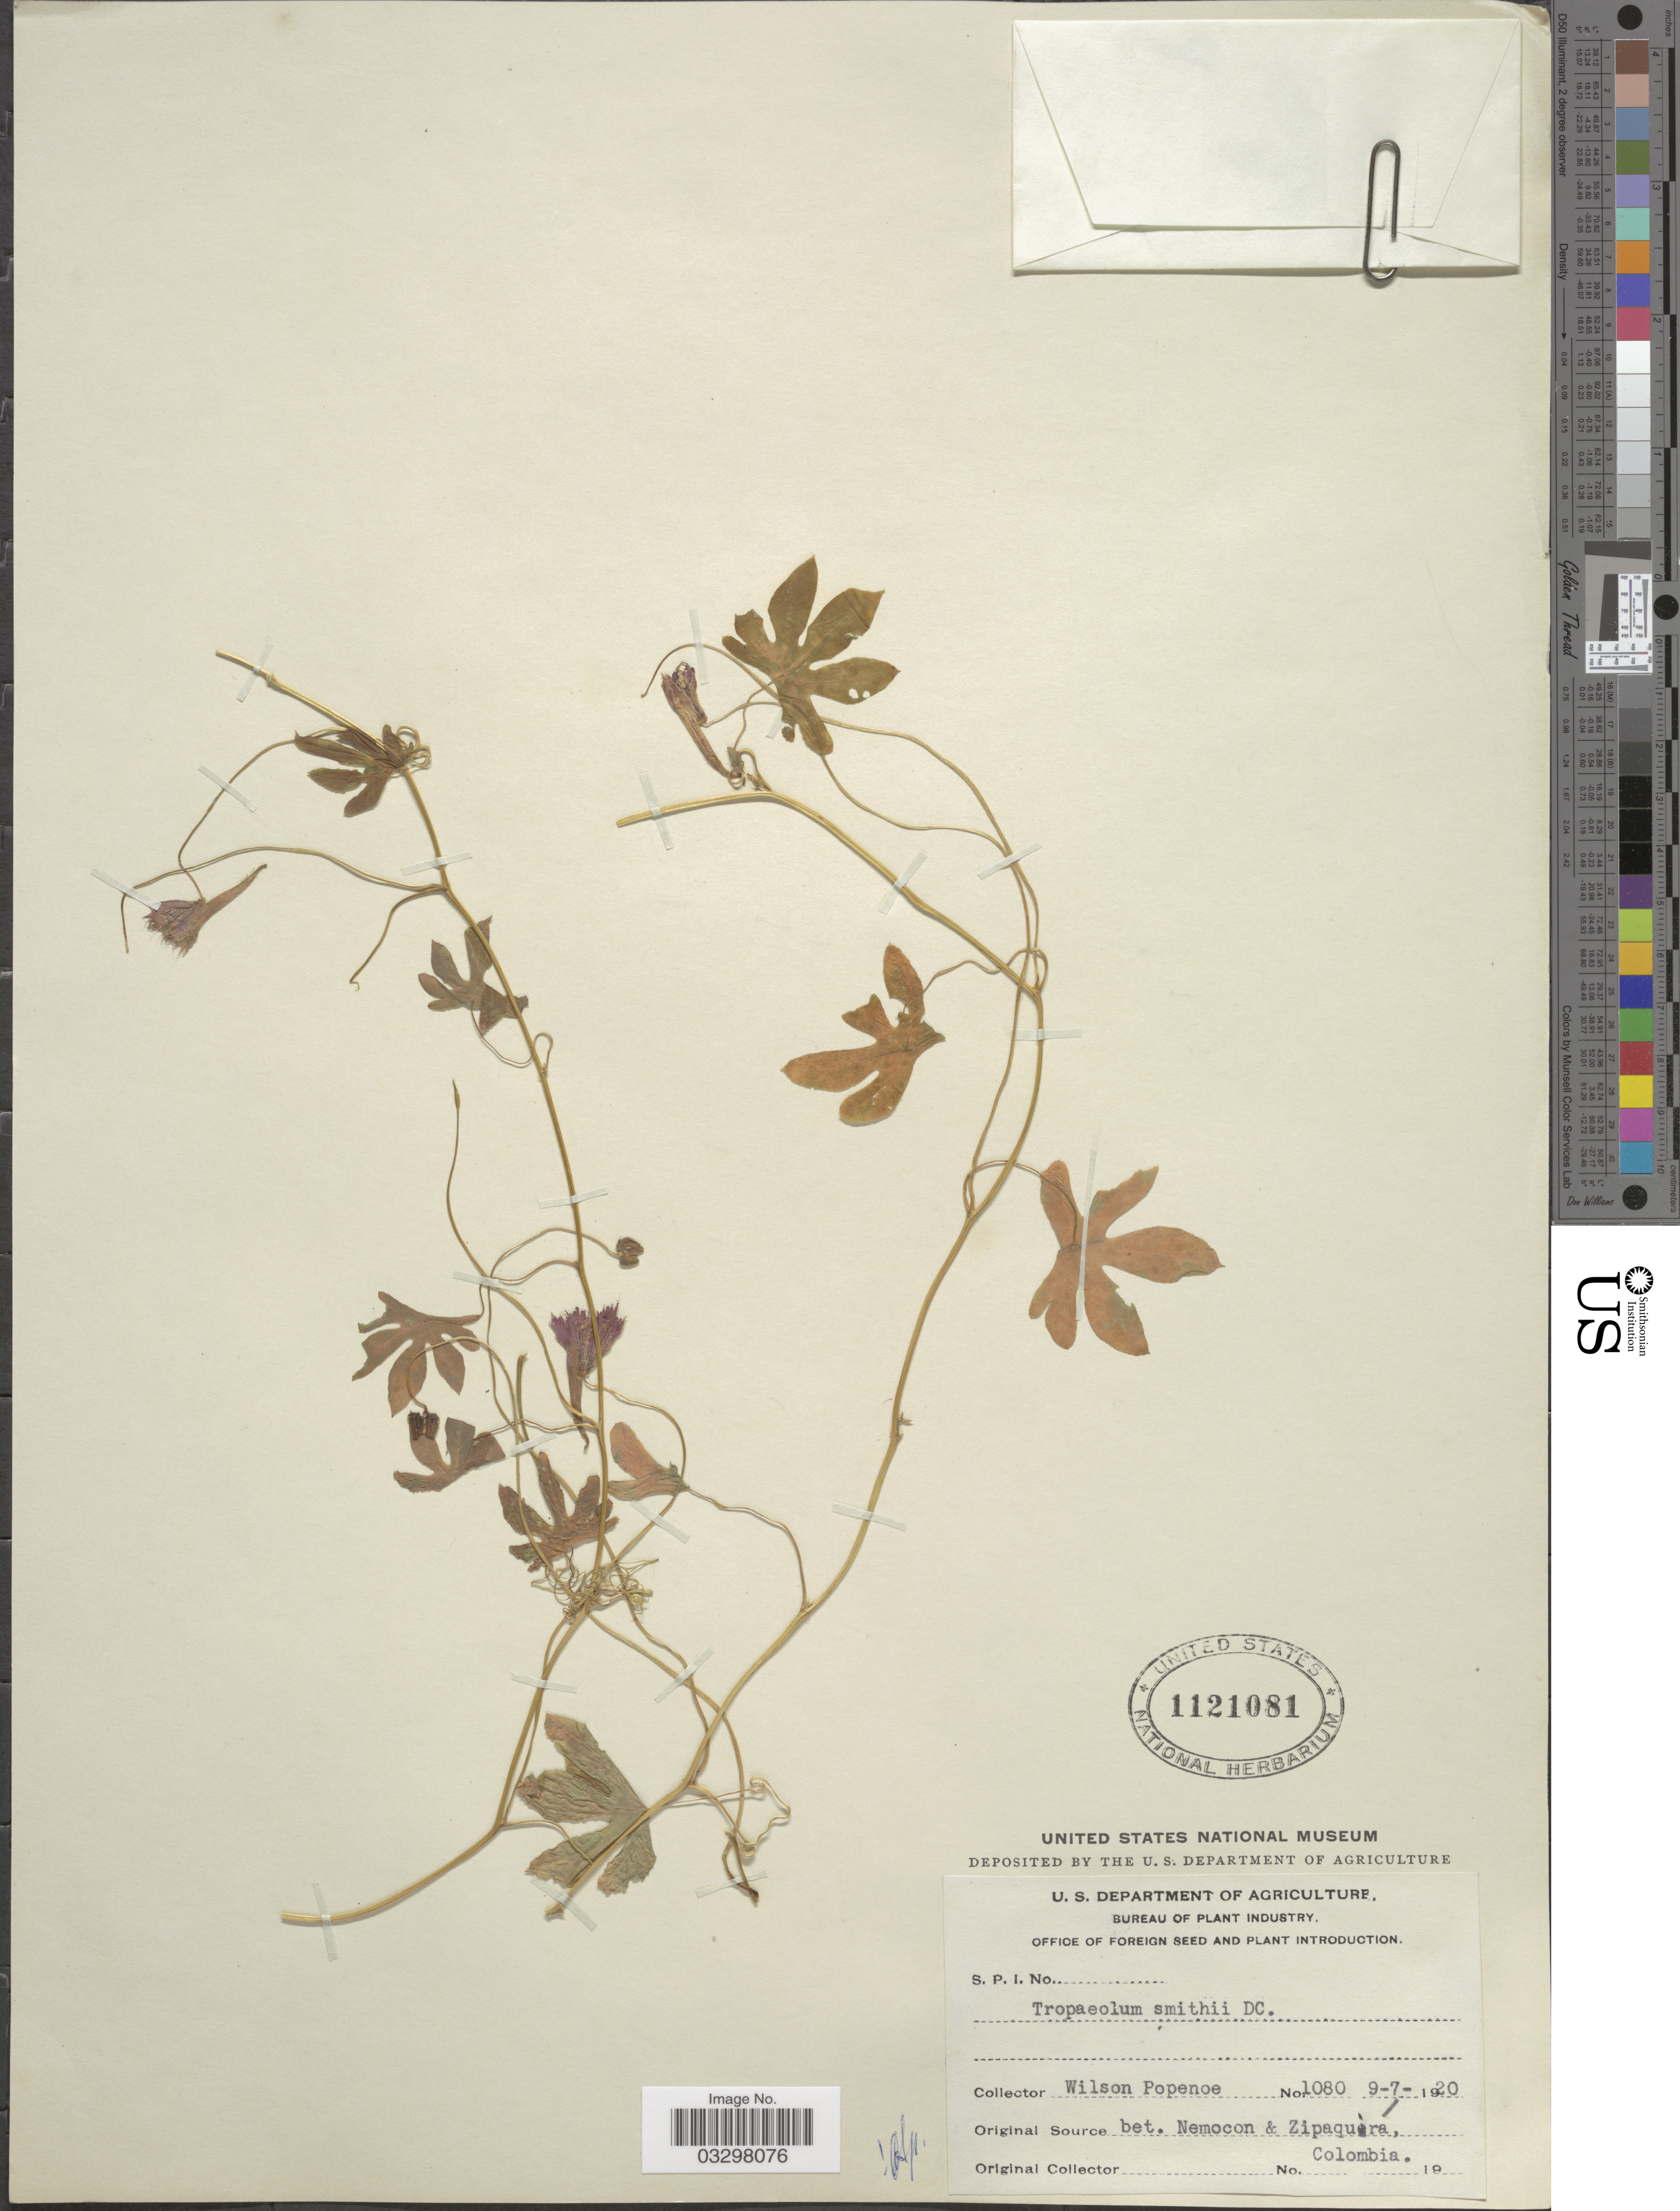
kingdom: Plantae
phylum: Tracheophyta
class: Magnoliopsida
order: Brassicales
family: Tropaeolaceae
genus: Tropaeolum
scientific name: Tropaeolum smithii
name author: DC.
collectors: F. Popenoe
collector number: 1080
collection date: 1920-07-09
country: Colombia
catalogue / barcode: US 1121081